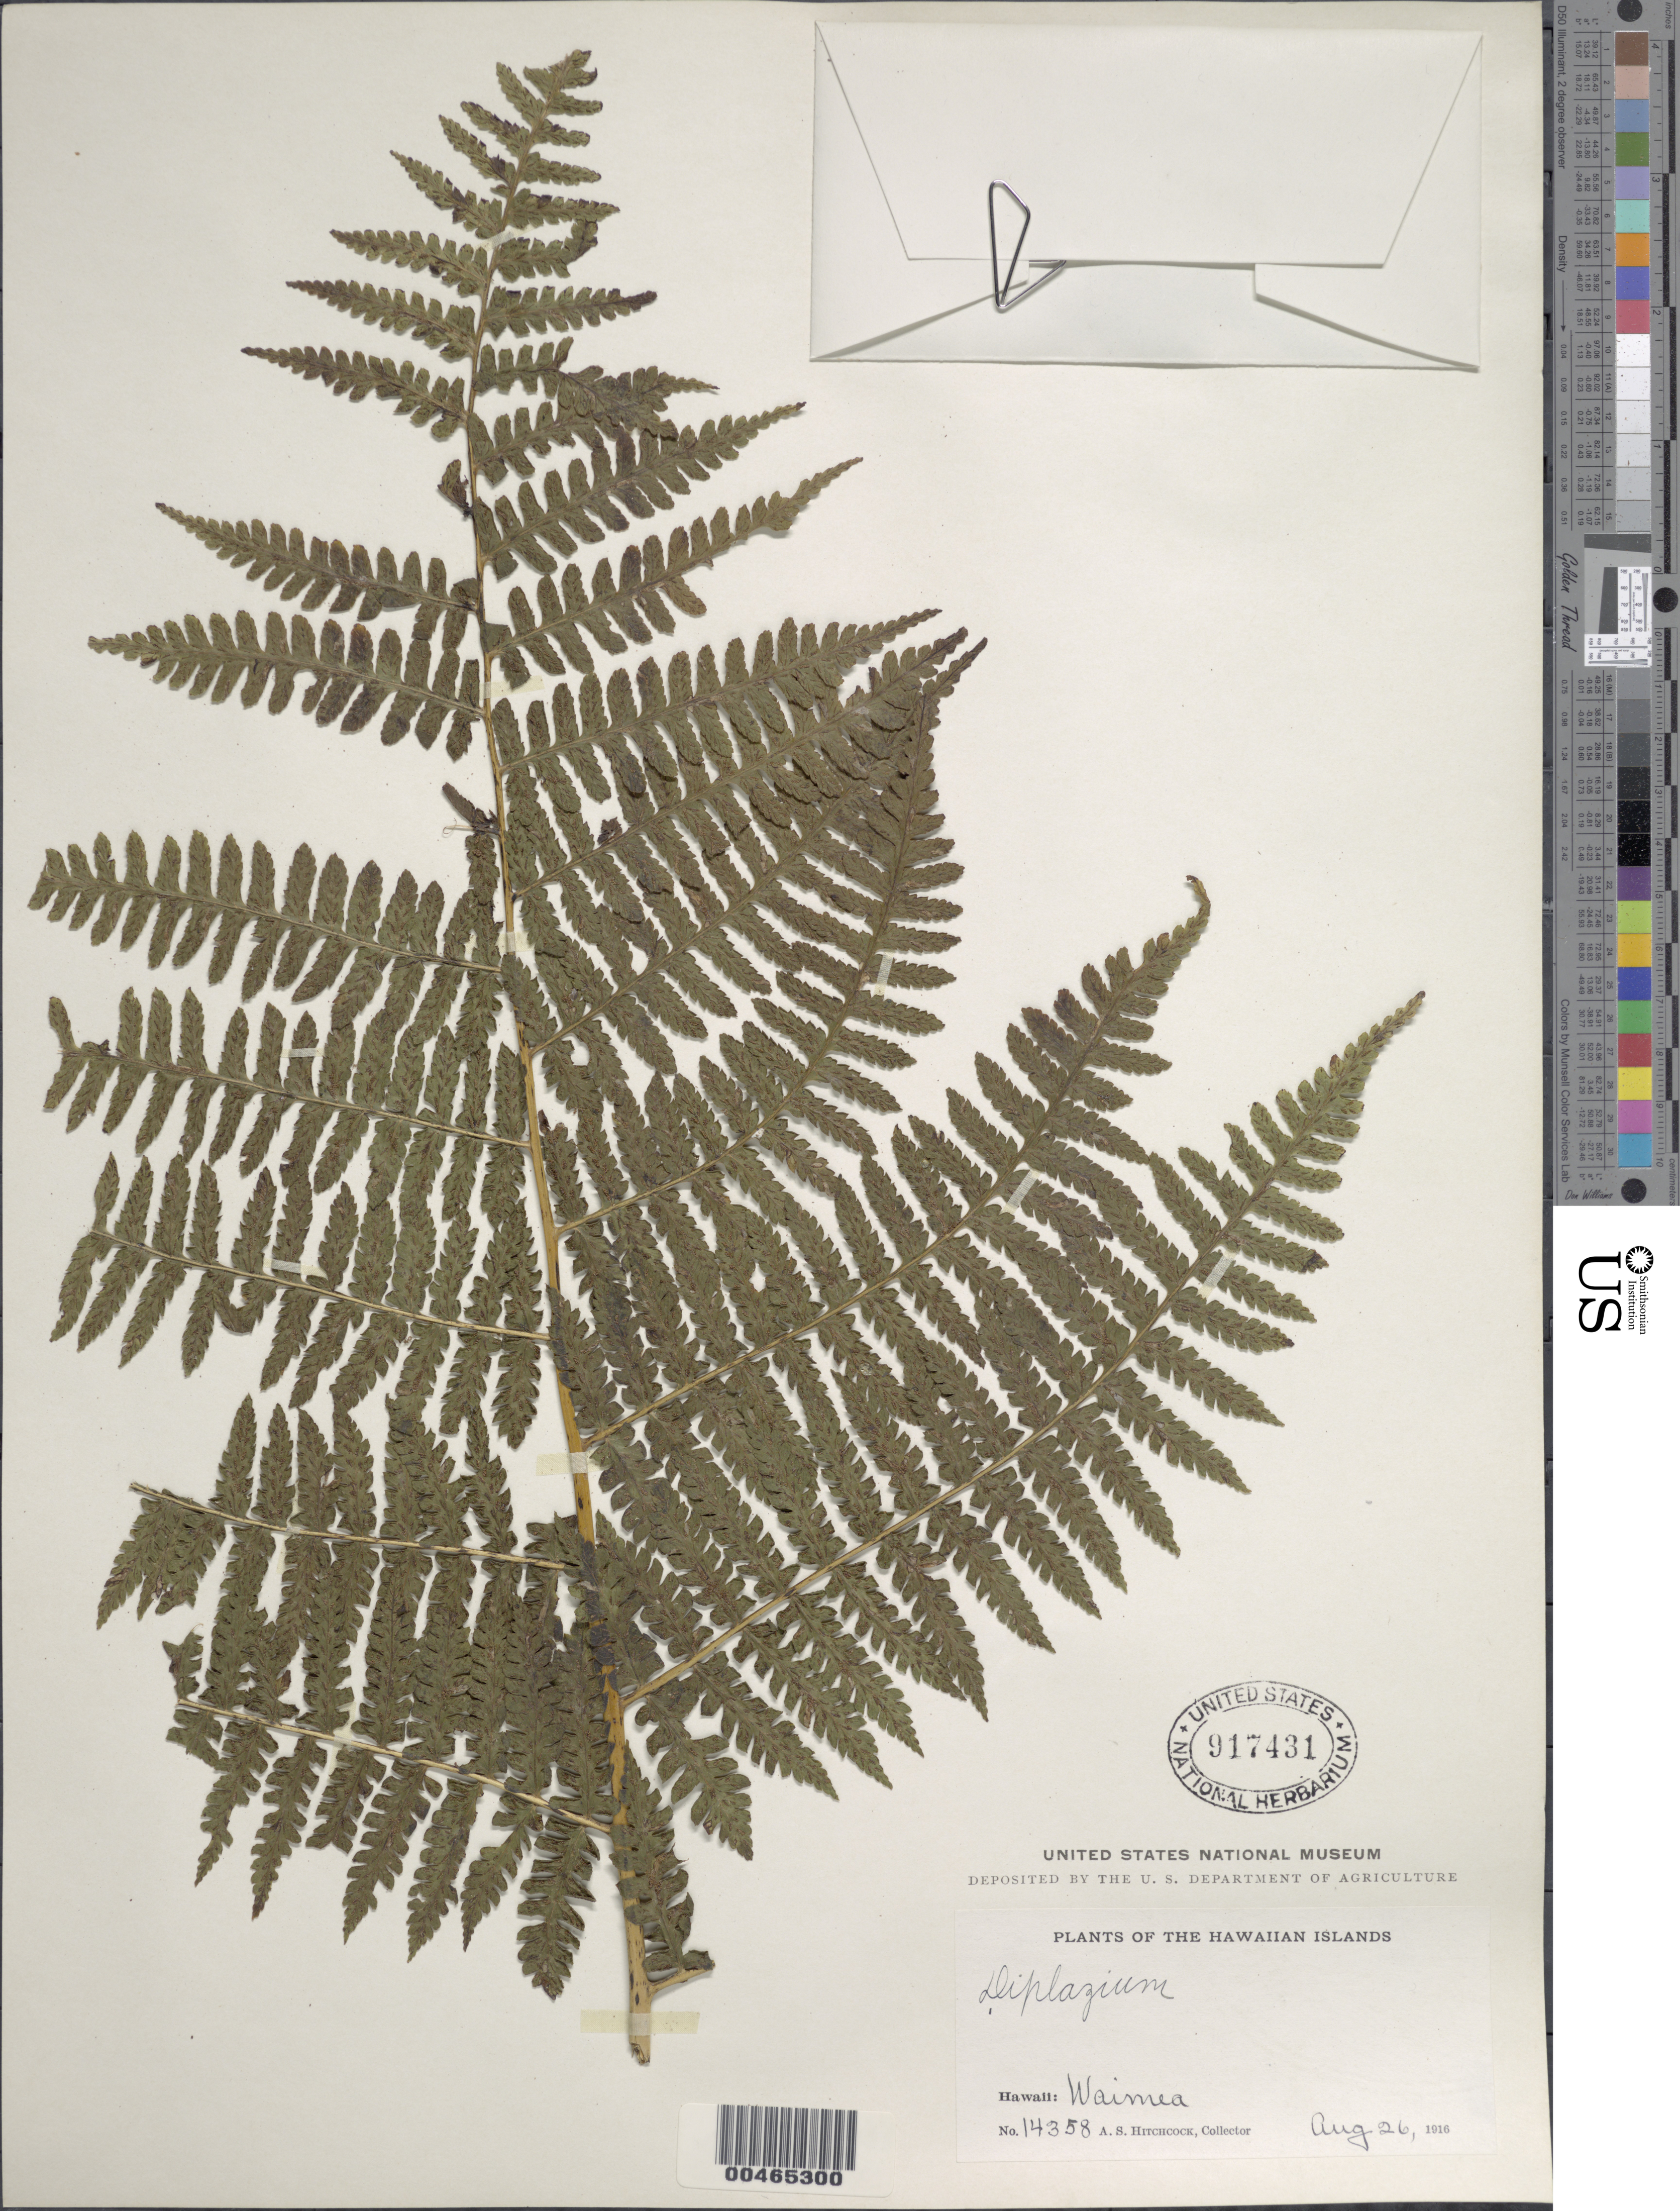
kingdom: Plantae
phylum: Tracheophyta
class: Polypodiopsida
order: Polypodiales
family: Athyriaceae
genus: Diplazium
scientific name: Diplazium sandwichianum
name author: (C. Presl) Diels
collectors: A. S. Hitchcock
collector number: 14358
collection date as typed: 26 Aug 1916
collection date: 1916-08-26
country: United States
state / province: Hawaii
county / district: Hawaii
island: Hawaii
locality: Hawaii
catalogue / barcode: US 917431